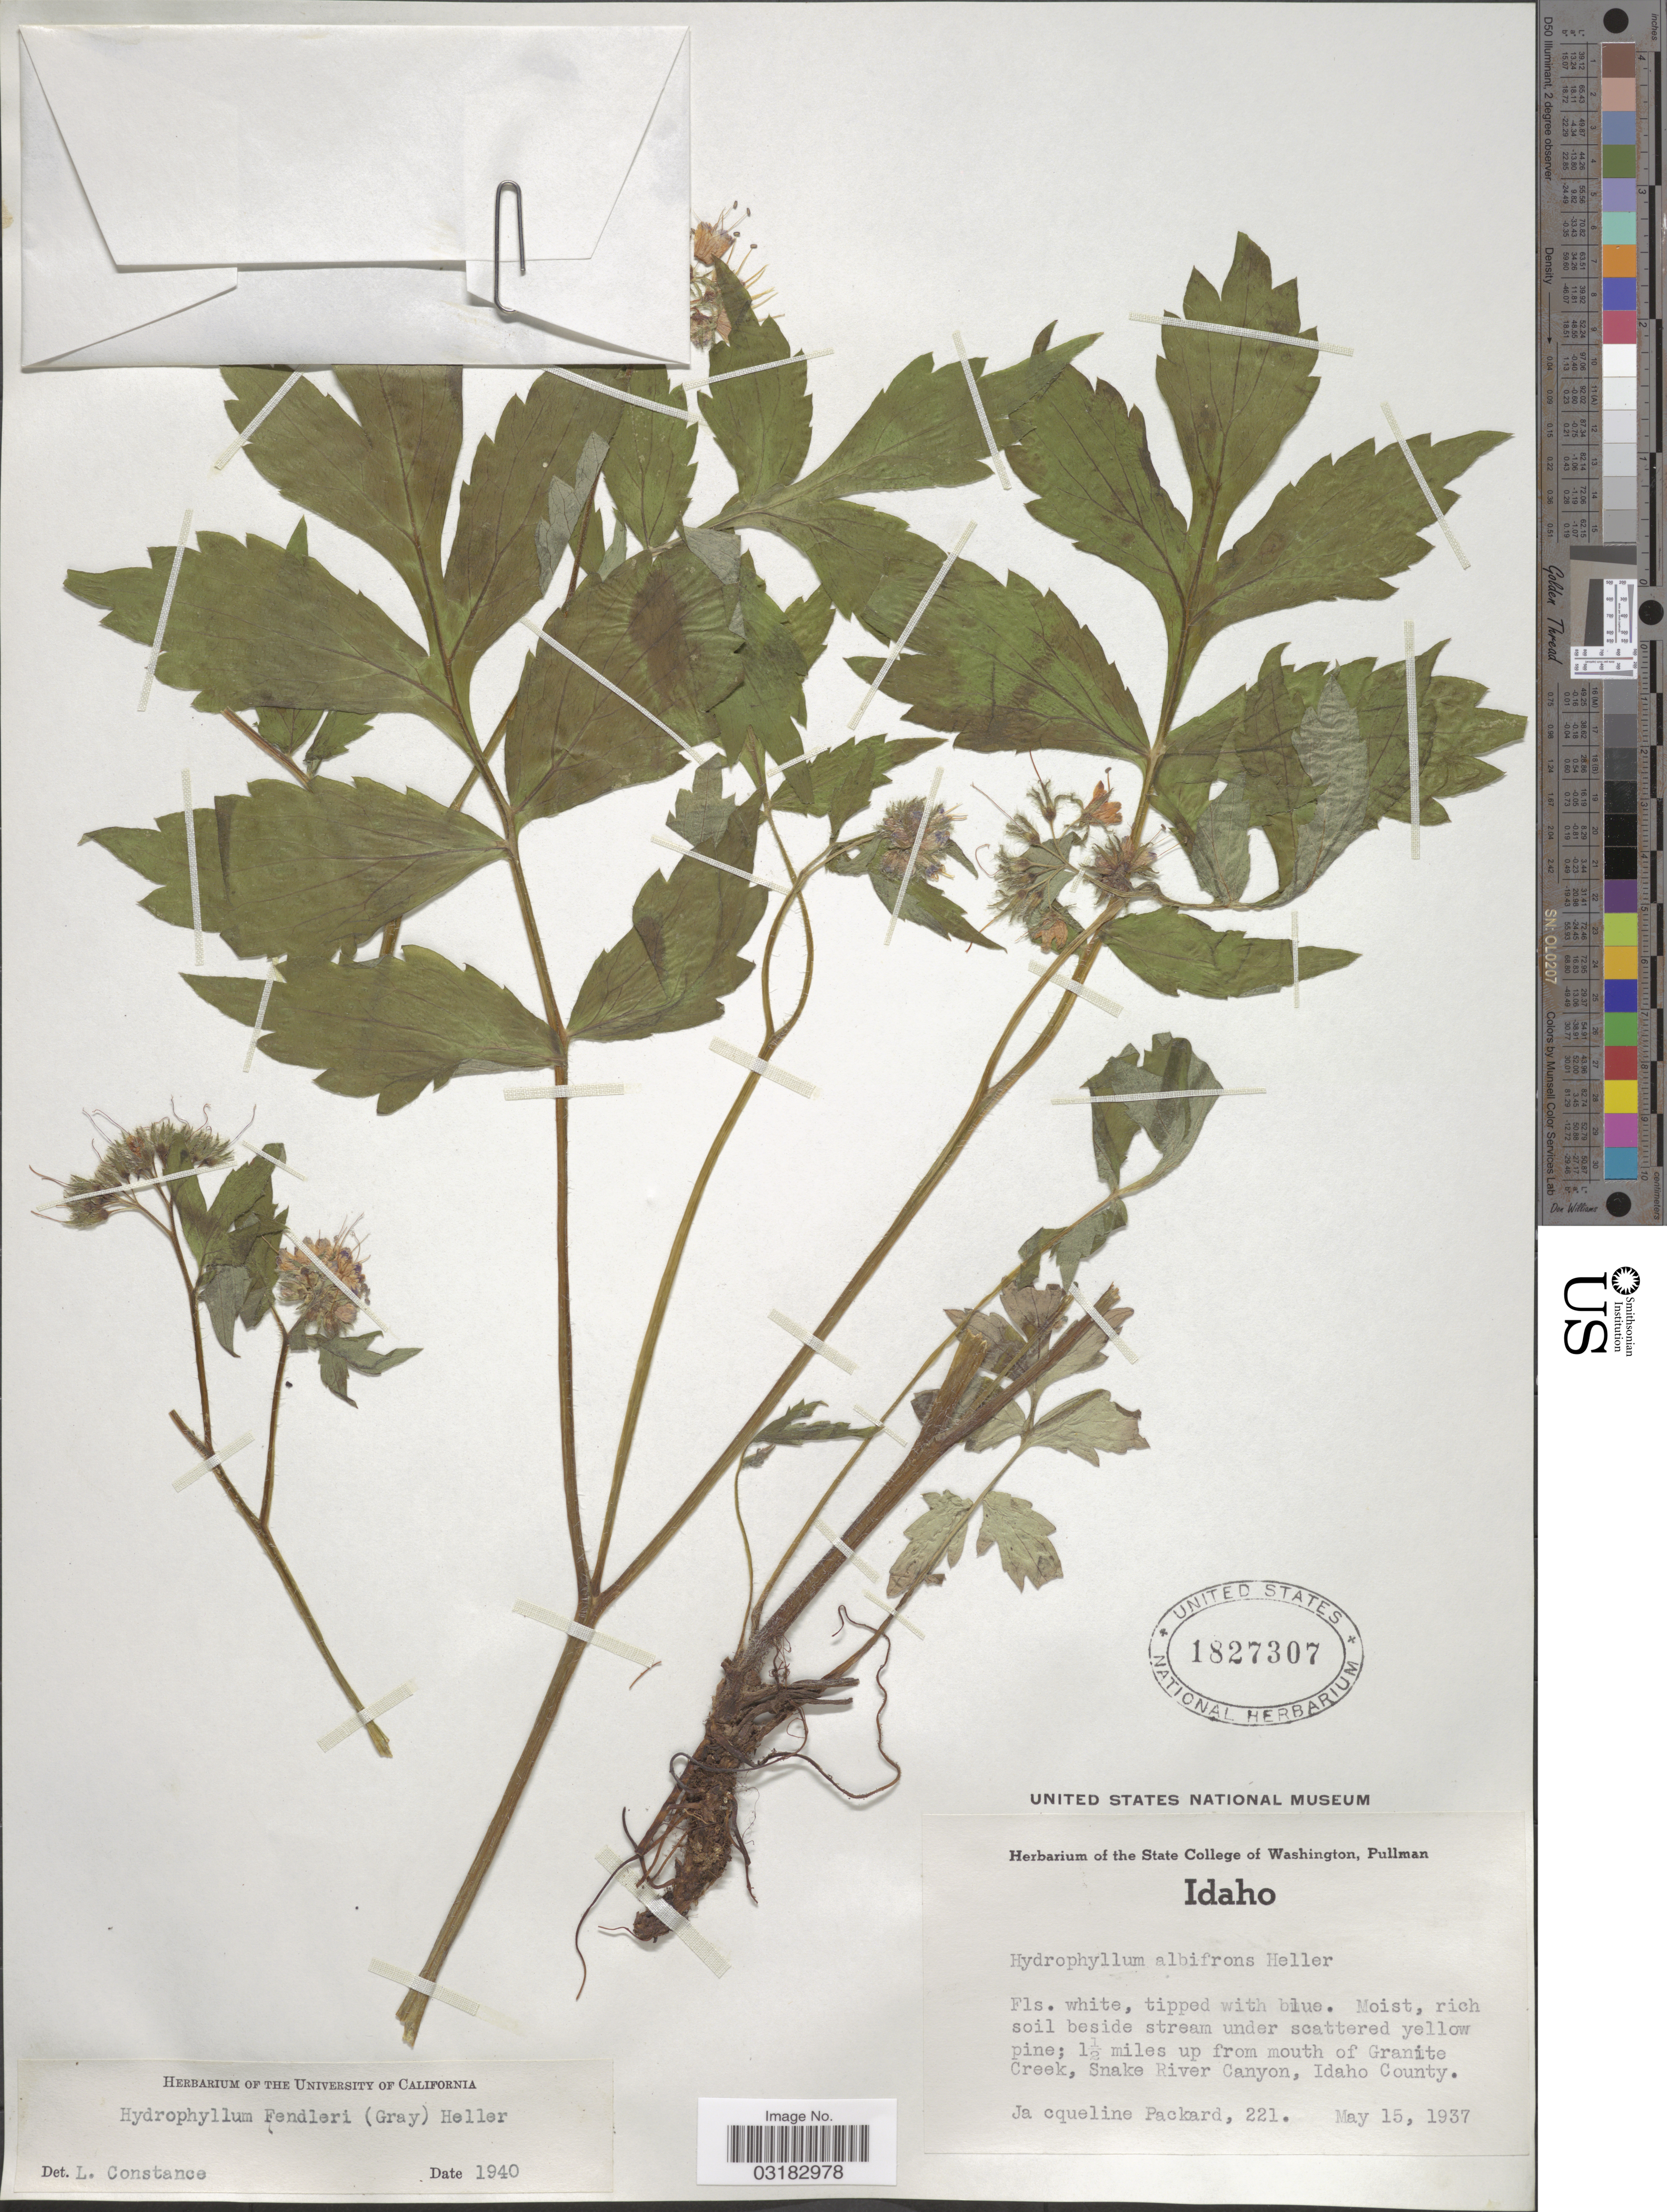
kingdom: Plantae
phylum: Tracheophyta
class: Magnoliopsida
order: Boraginales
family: Hydrophyllaceae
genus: Hydrophyllum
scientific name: Hydrophyllum fendleri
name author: (A. Gray) A. Heller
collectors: J. Packard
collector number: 221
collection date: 1937-05-15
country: United States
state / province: Idaho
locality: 1½ miles up from mouth of Granite Creek, Snake River Canyon, Idaho County.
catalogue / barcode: US 1827307